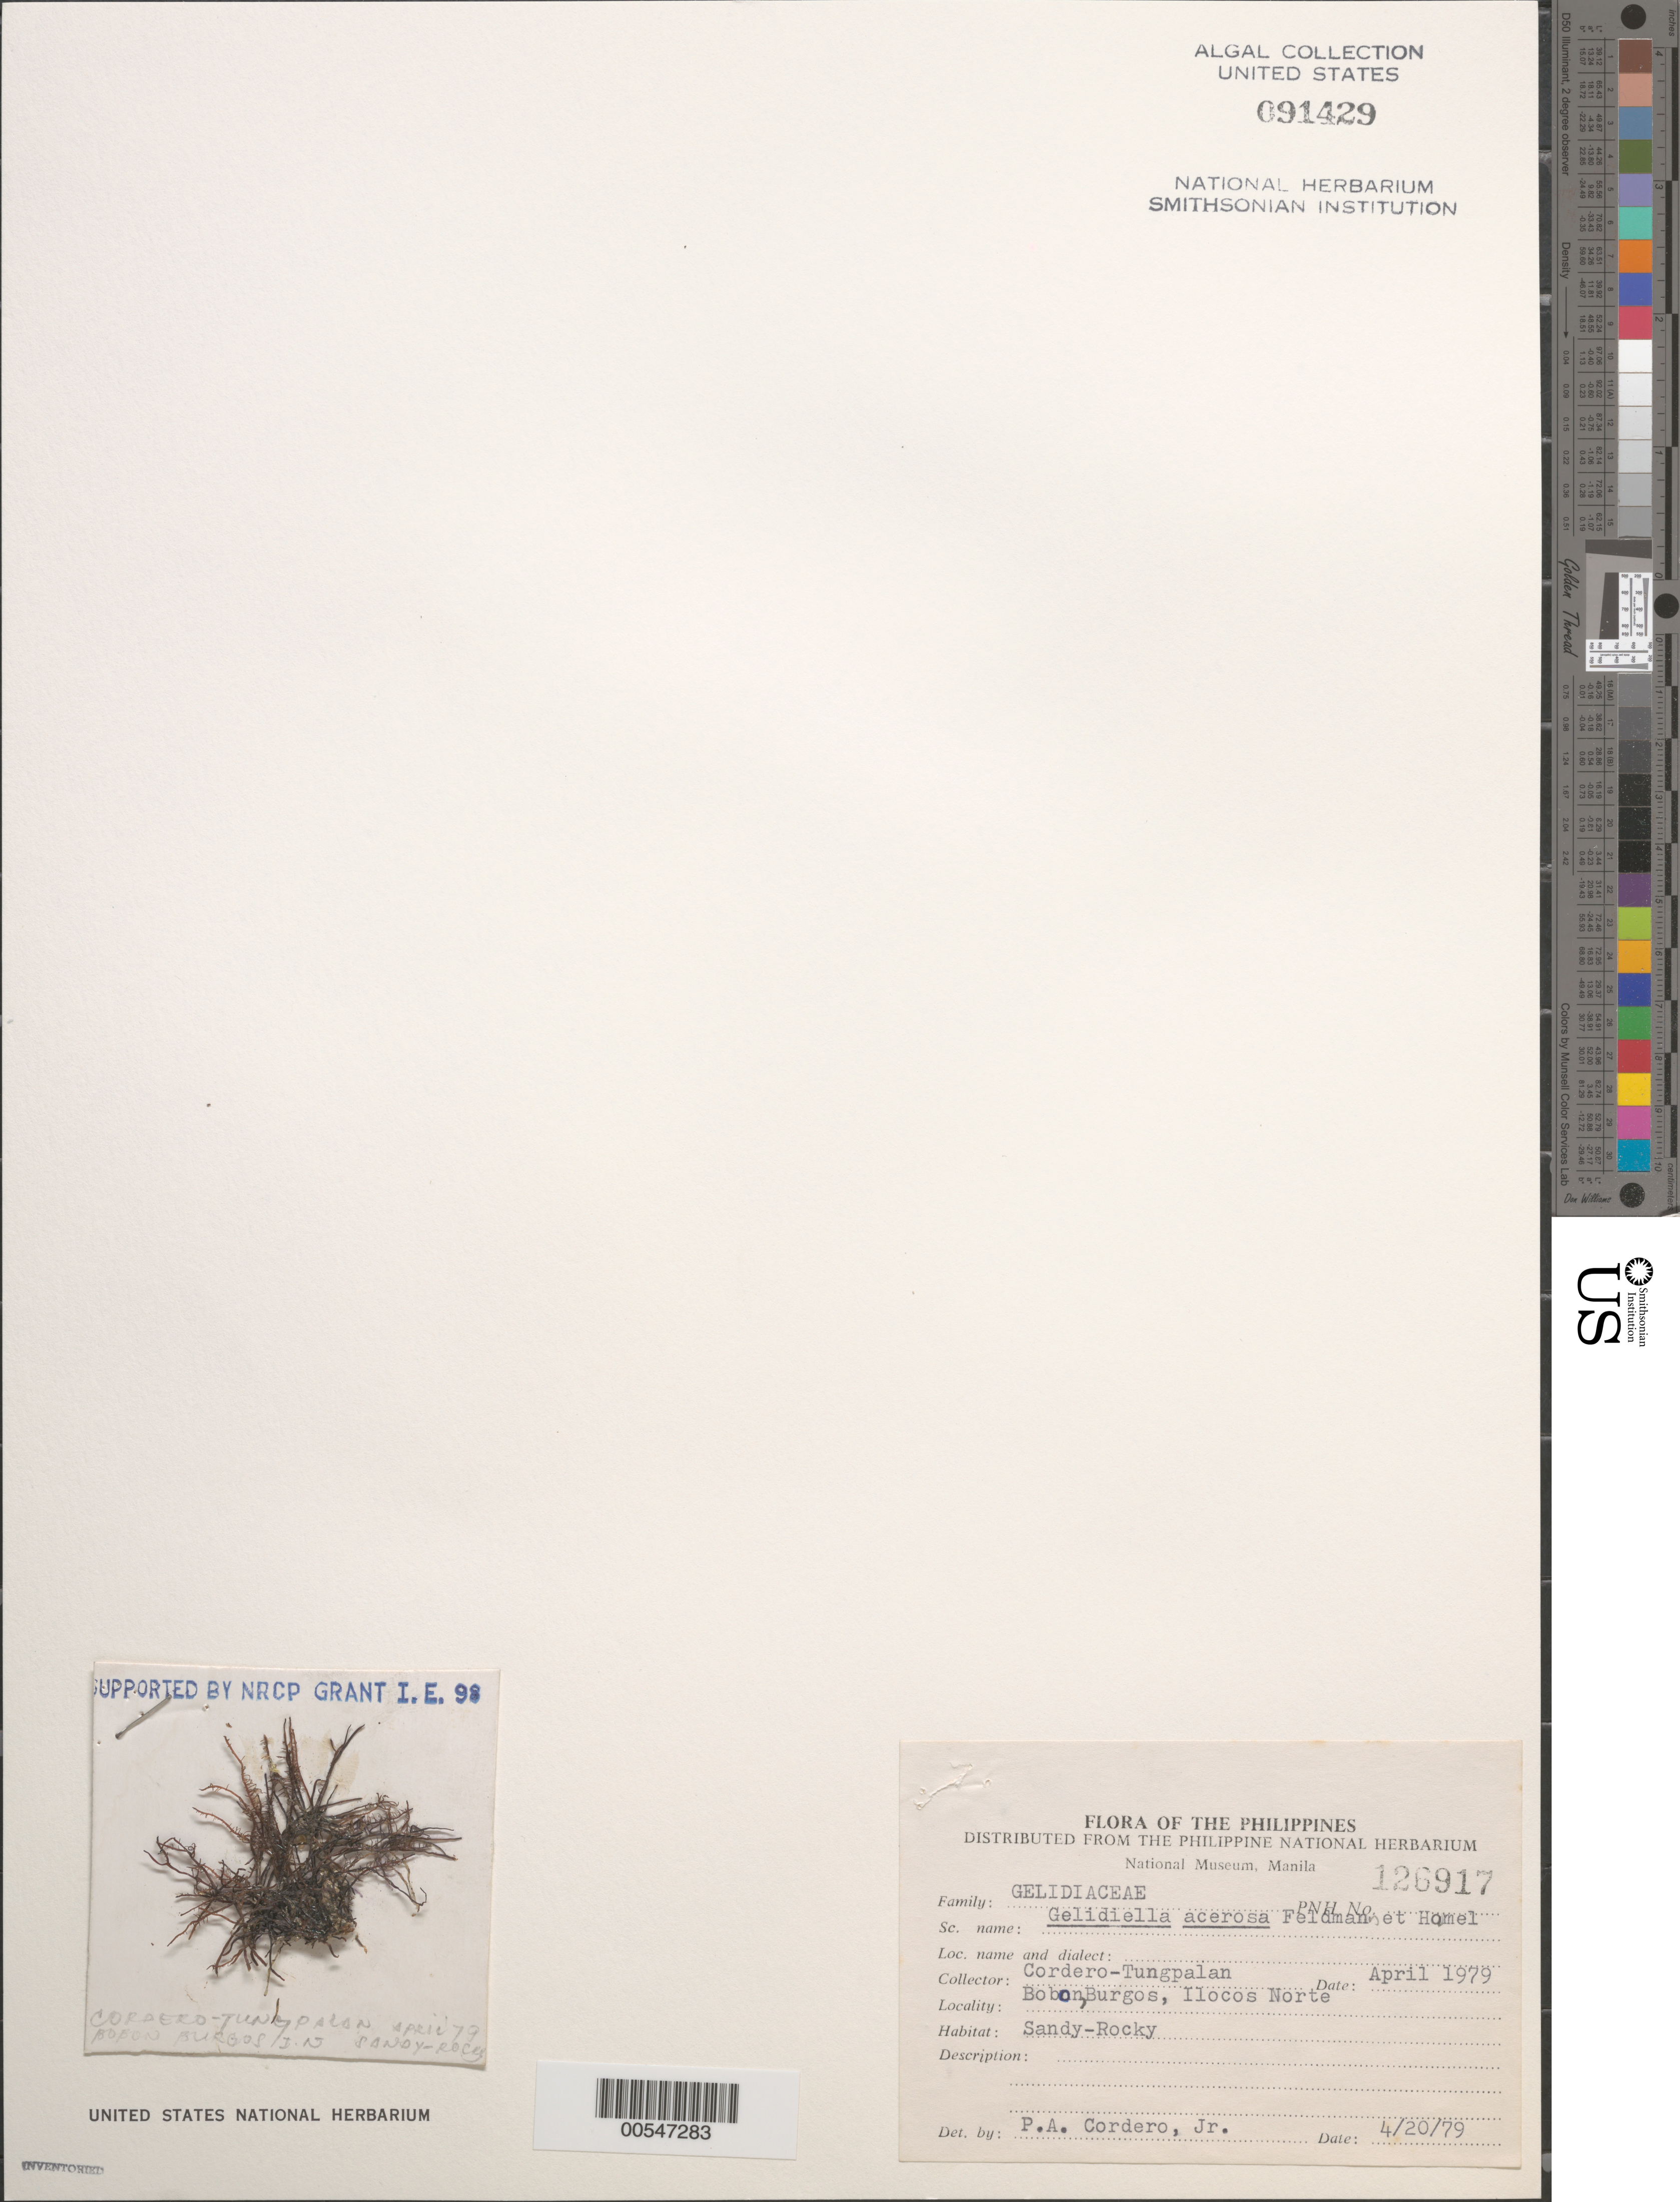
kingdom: Plantae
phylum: Rhodophyta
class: Florideophyceae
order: Gelidiales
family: Gelidiellaceae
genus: Gelidiella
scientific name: Gelidiella acerosa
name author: (Forssk.) Feldmann & G. Hamel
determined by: Cordero, P. A., Jr.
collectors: P. A. Cordero & A. Tungpalan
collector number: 126917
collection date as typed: Apr 1979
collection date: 1979-04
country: Philippines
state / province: Ilocos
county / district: Ilocos Norte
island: Luzon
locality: Bobon, Burgos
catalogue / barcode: US 91429